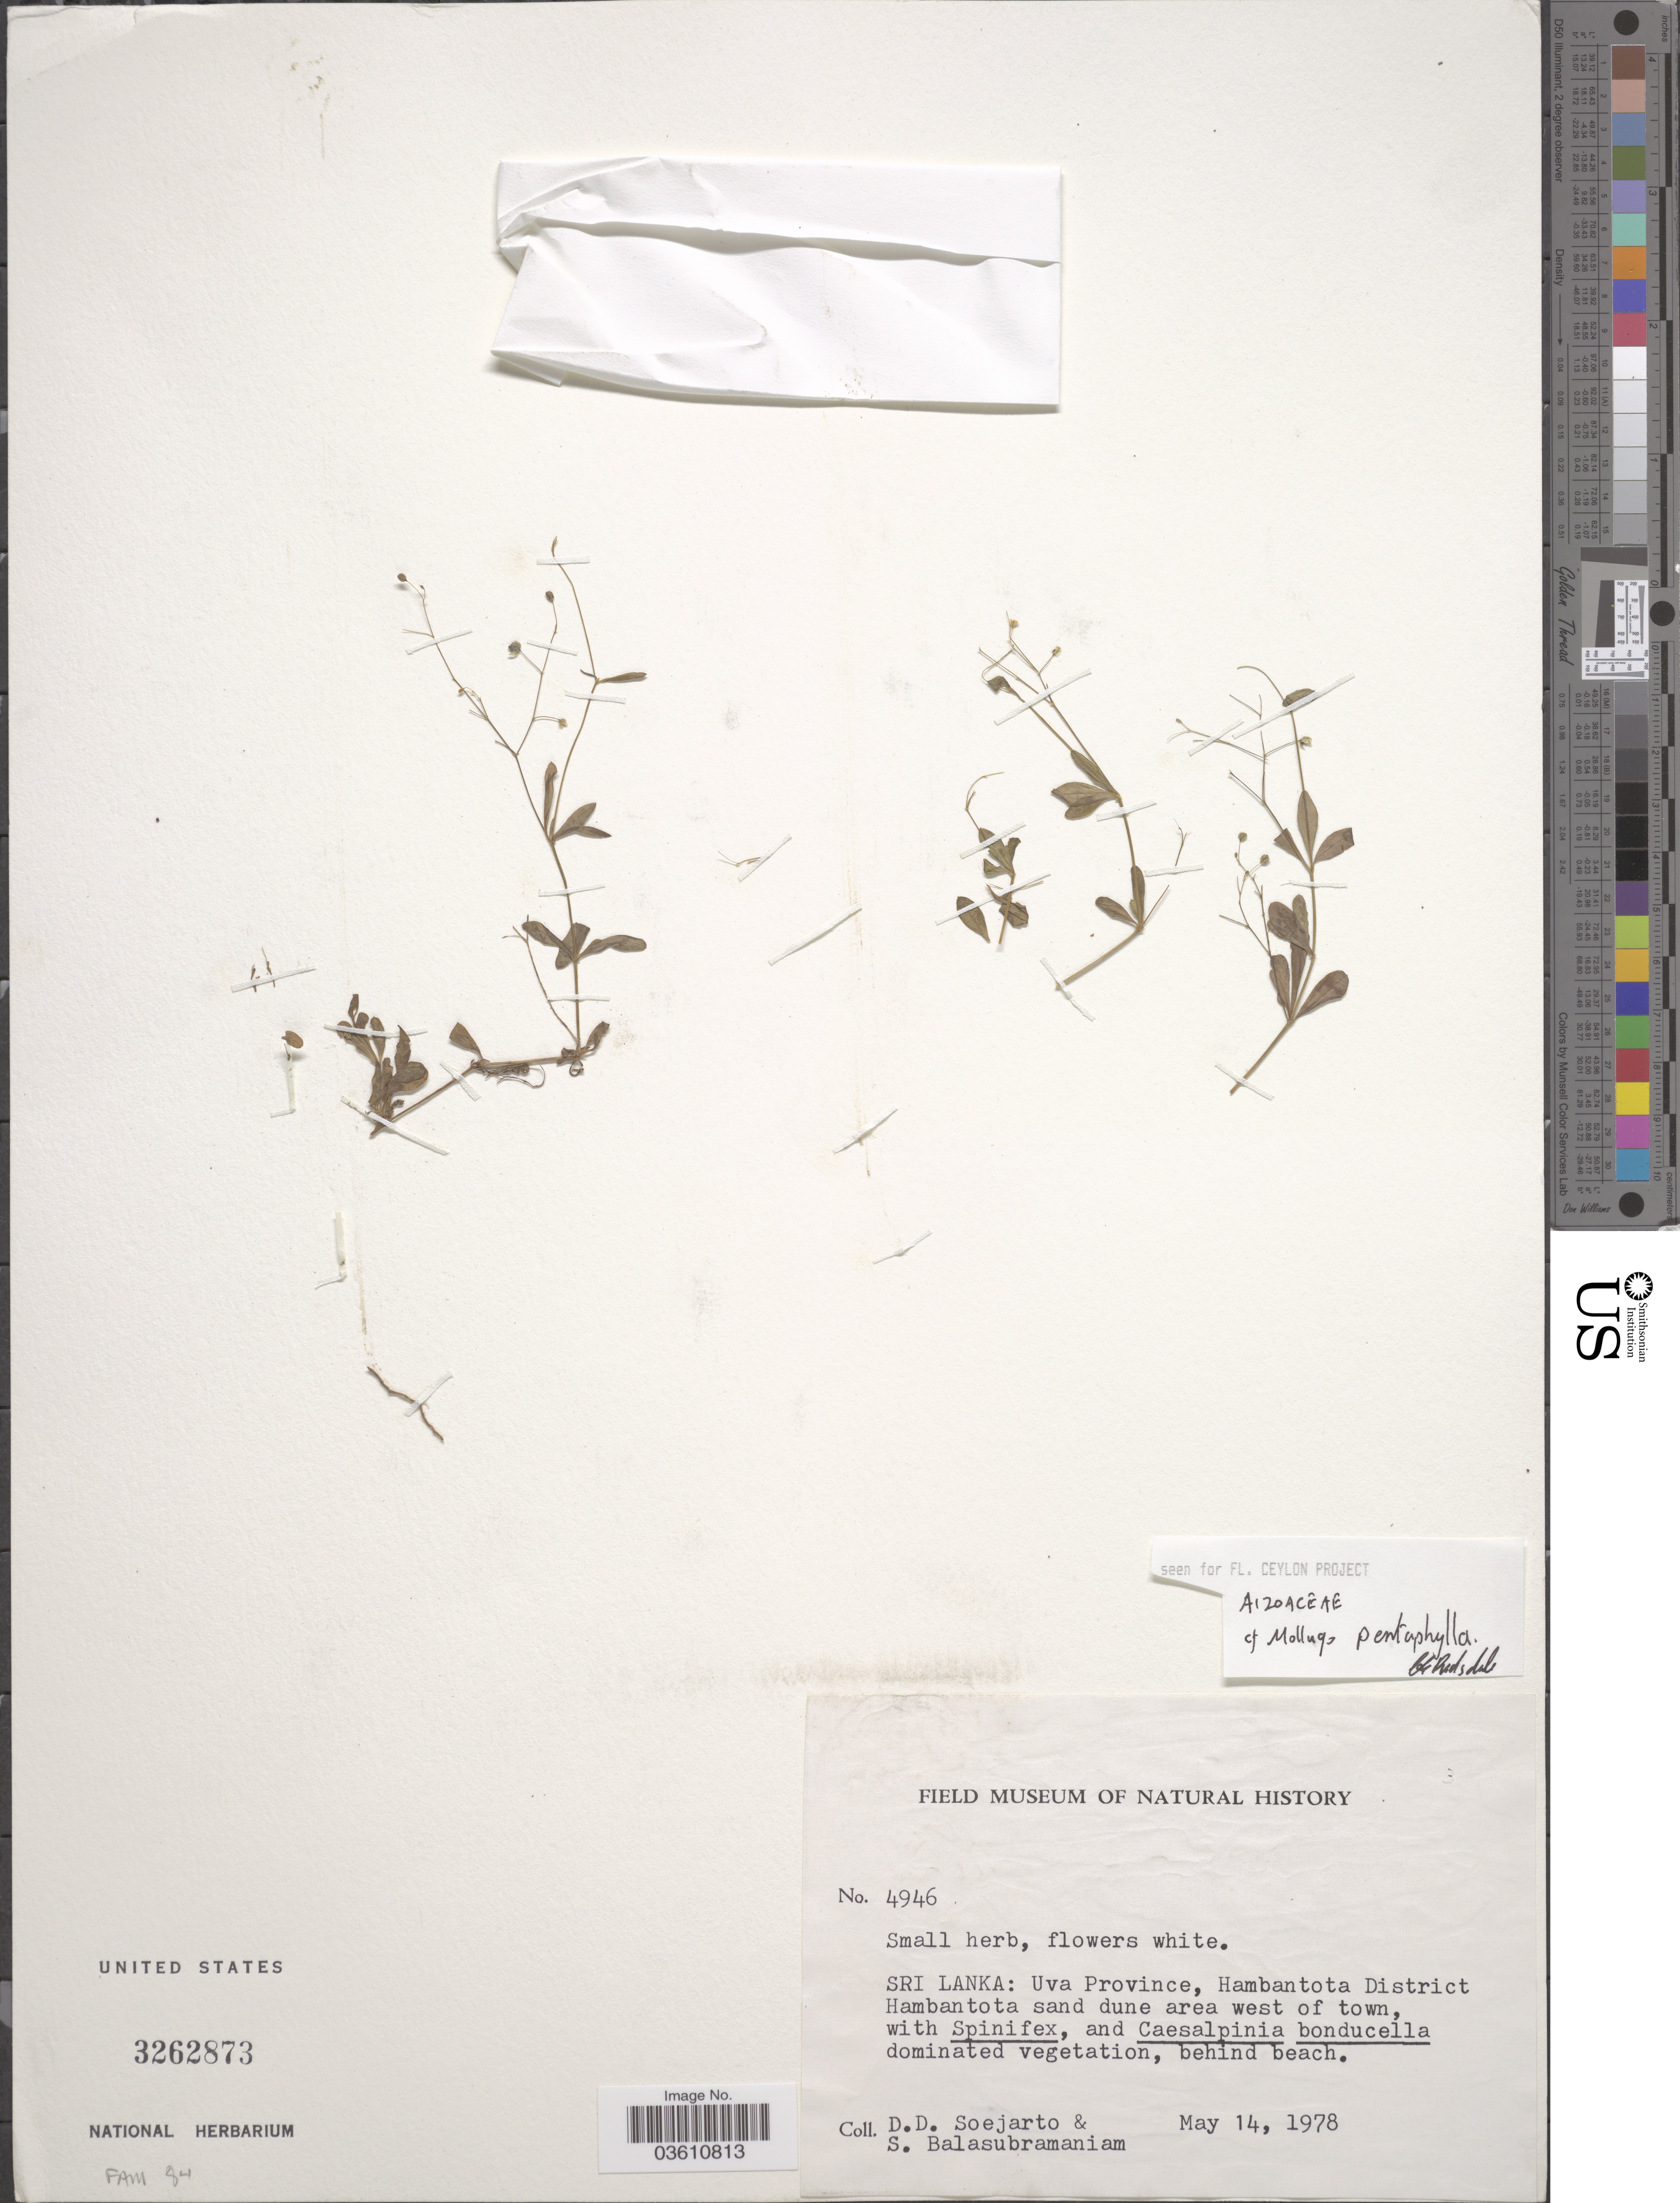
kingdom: Plantae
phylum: Tracheophyta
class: Magnoliopsida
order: Caryophyllales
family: Molluginaceae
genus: Trigastrotheca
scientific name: Trigastrotheca pentaphylla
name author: (L.) Thulin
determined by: Strong, Mark T., (BOT), Smithsonian Institution - National Museum of Natural History (UNITED STATES)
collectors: S. Balasubramaniam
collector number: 4946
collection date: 1978-05-14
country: Sri Lanka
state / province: Uva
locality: Hambantota District Hambantota sand dune area west of town.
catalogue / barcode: US 3262873